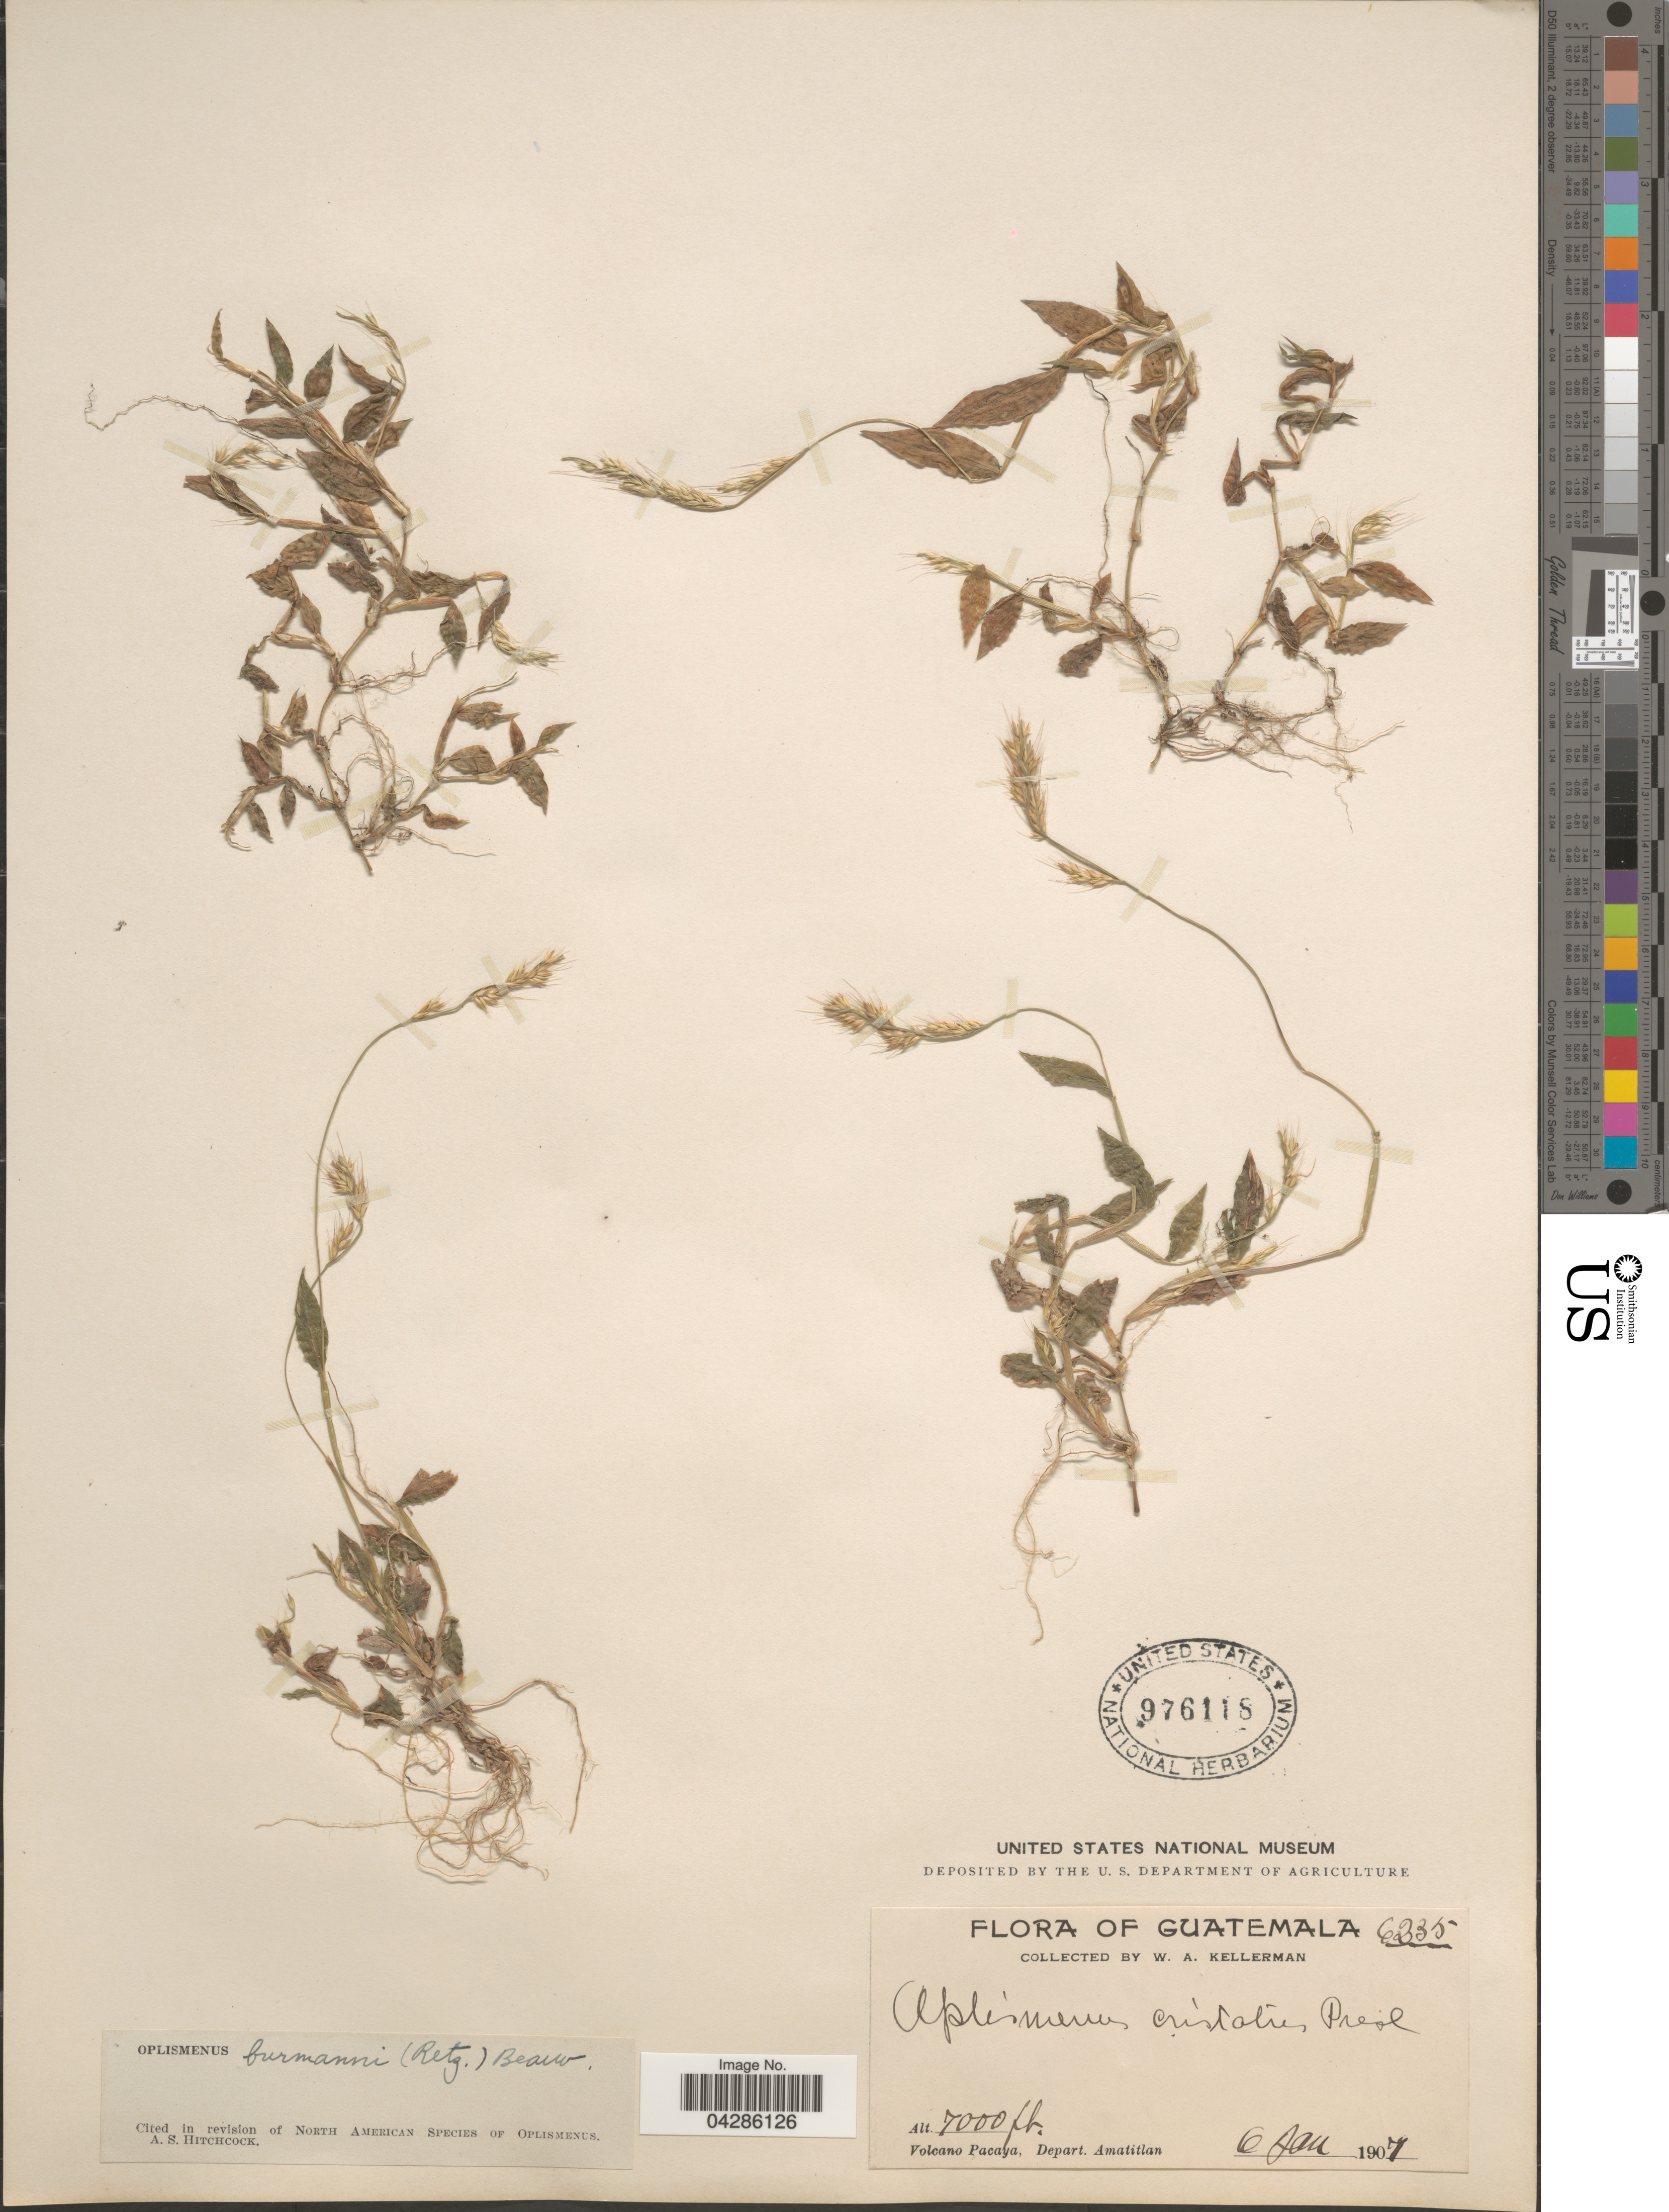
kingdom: Plantae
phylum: Tracheophyta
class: Liliopsida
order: Poales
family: Poaceae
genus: Oplismenus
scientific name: Oplismenus burmannii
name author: (Retz.) P. Beauv.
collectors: W. Kellerman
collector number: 6235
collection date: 1907-01-06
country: Guatemala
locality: Volcano Pacaya, Depart. Amatitlan.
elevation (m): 2134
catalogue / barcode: US 976118